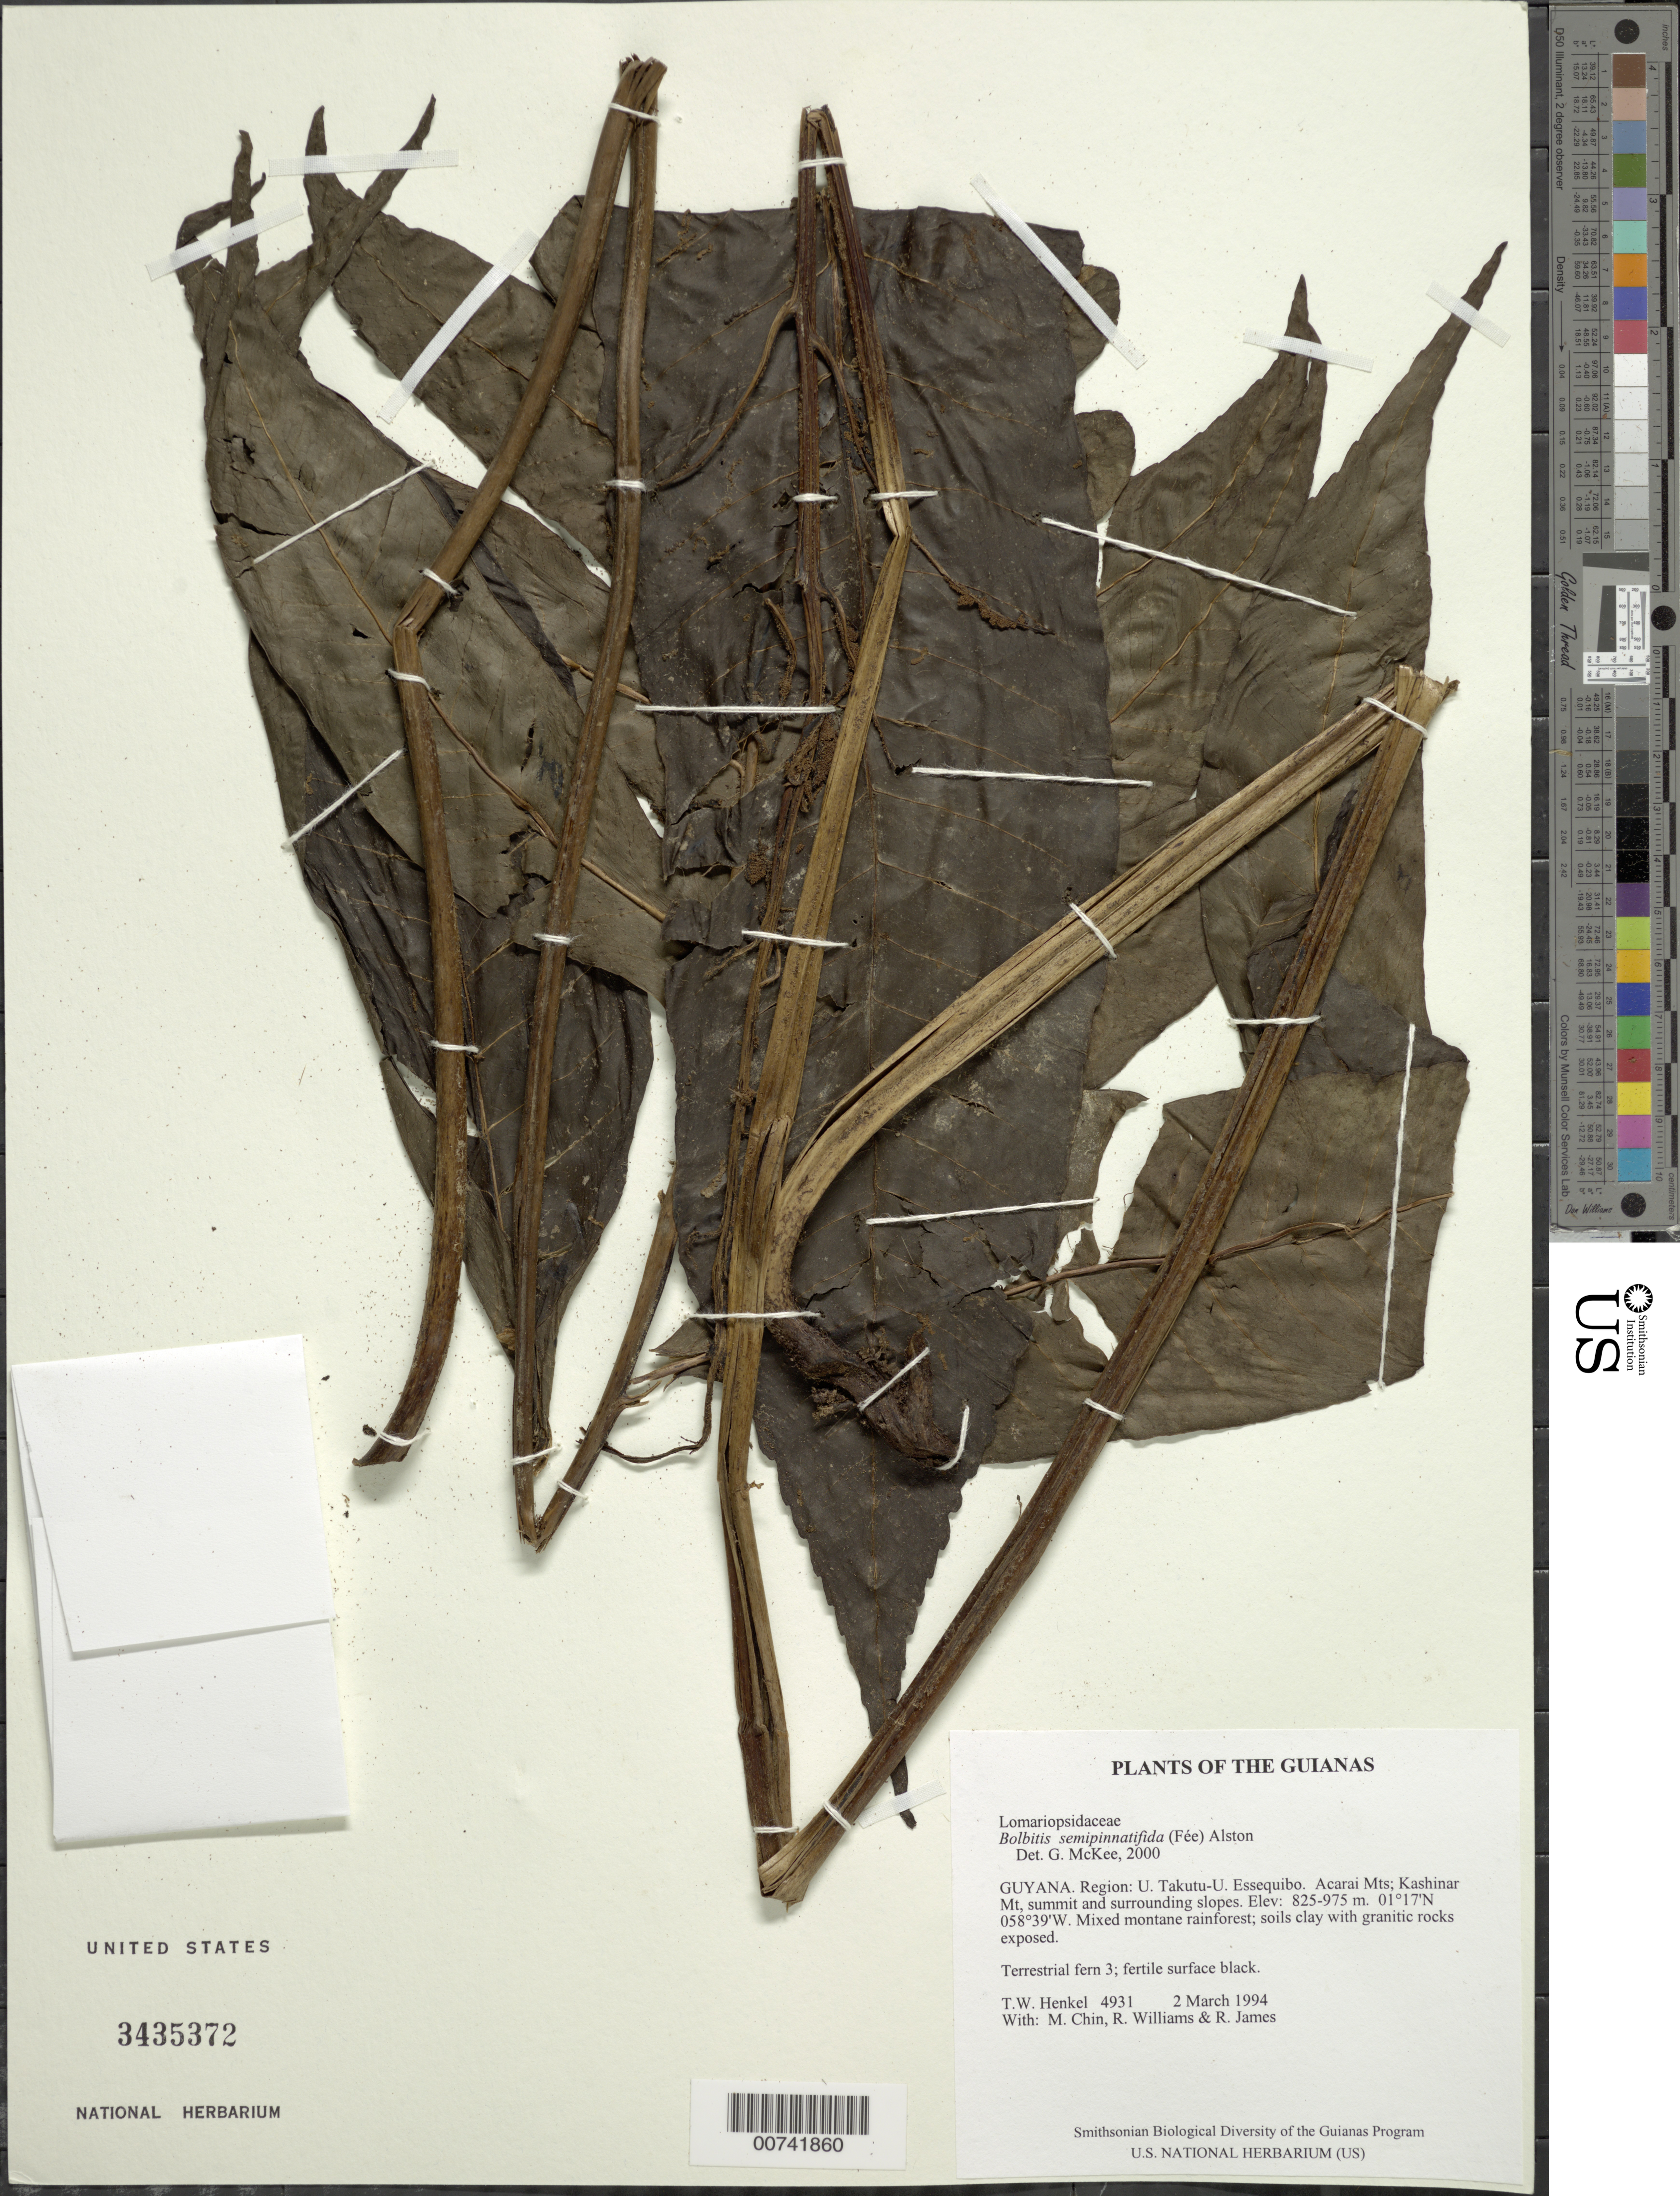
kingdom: Plantae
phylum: Tracheophyta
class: Polypodiopsida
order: Polypodiales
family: Dryopteridaceae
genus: Bolbitis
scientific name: Bolbitis semipinnatifida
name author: (Fée) Alston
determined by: McKee, G. S., (US), NMNH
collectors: T. Henkel, M. Chin, R. Williams & R. James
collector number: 4931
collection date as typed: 2 March 1994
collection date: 1994-03-02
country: Guyana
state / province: U. Takutu-U. Essequibo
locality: Acarai Mts; Kashinar Mt, summit and surrounding slopes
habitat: Mixed montane rainforest; soils clay with granitic rocks exposed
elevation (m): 825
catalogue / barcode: US 3435372